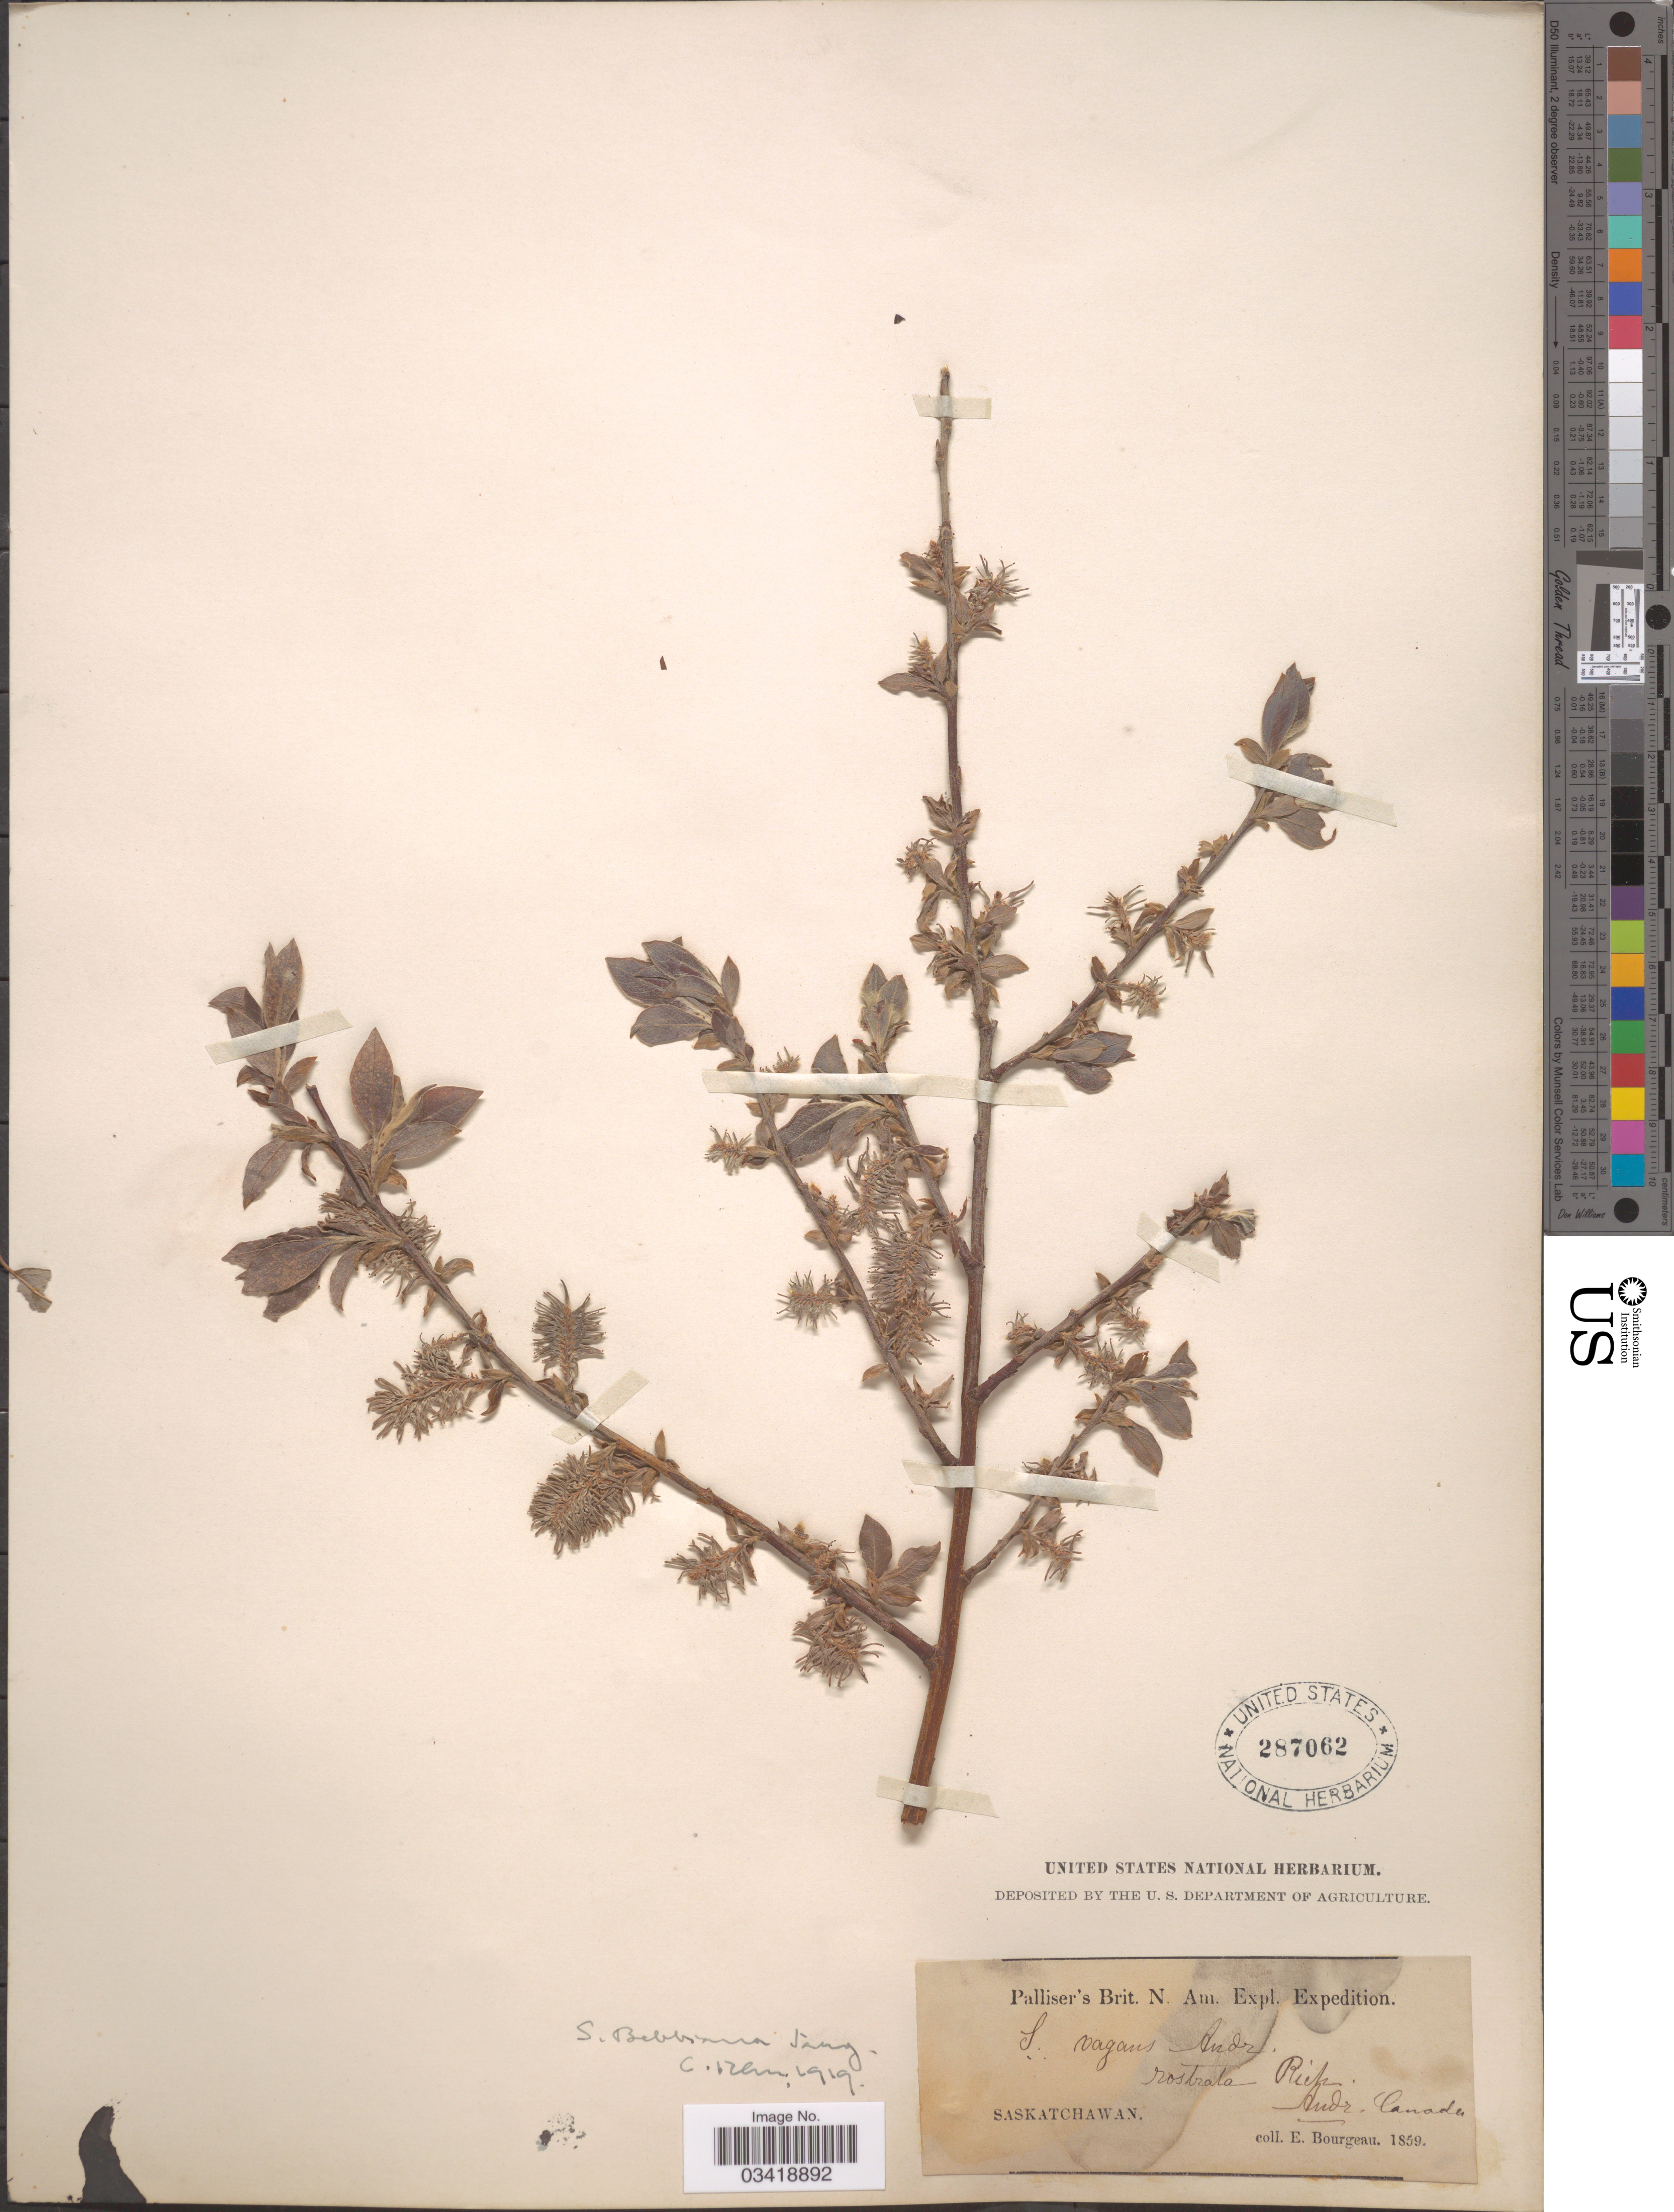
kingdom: Plantae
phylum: Tracheophyta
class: Magnoliopsida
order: Malpighiales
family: Salicaceae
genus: Salix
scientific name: Salix bebbiana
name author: Sarg.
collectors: E. Bourgeau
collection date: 1859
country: Canada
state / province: Saskatchewan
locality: Andr. Canada.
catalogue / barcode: US 287062